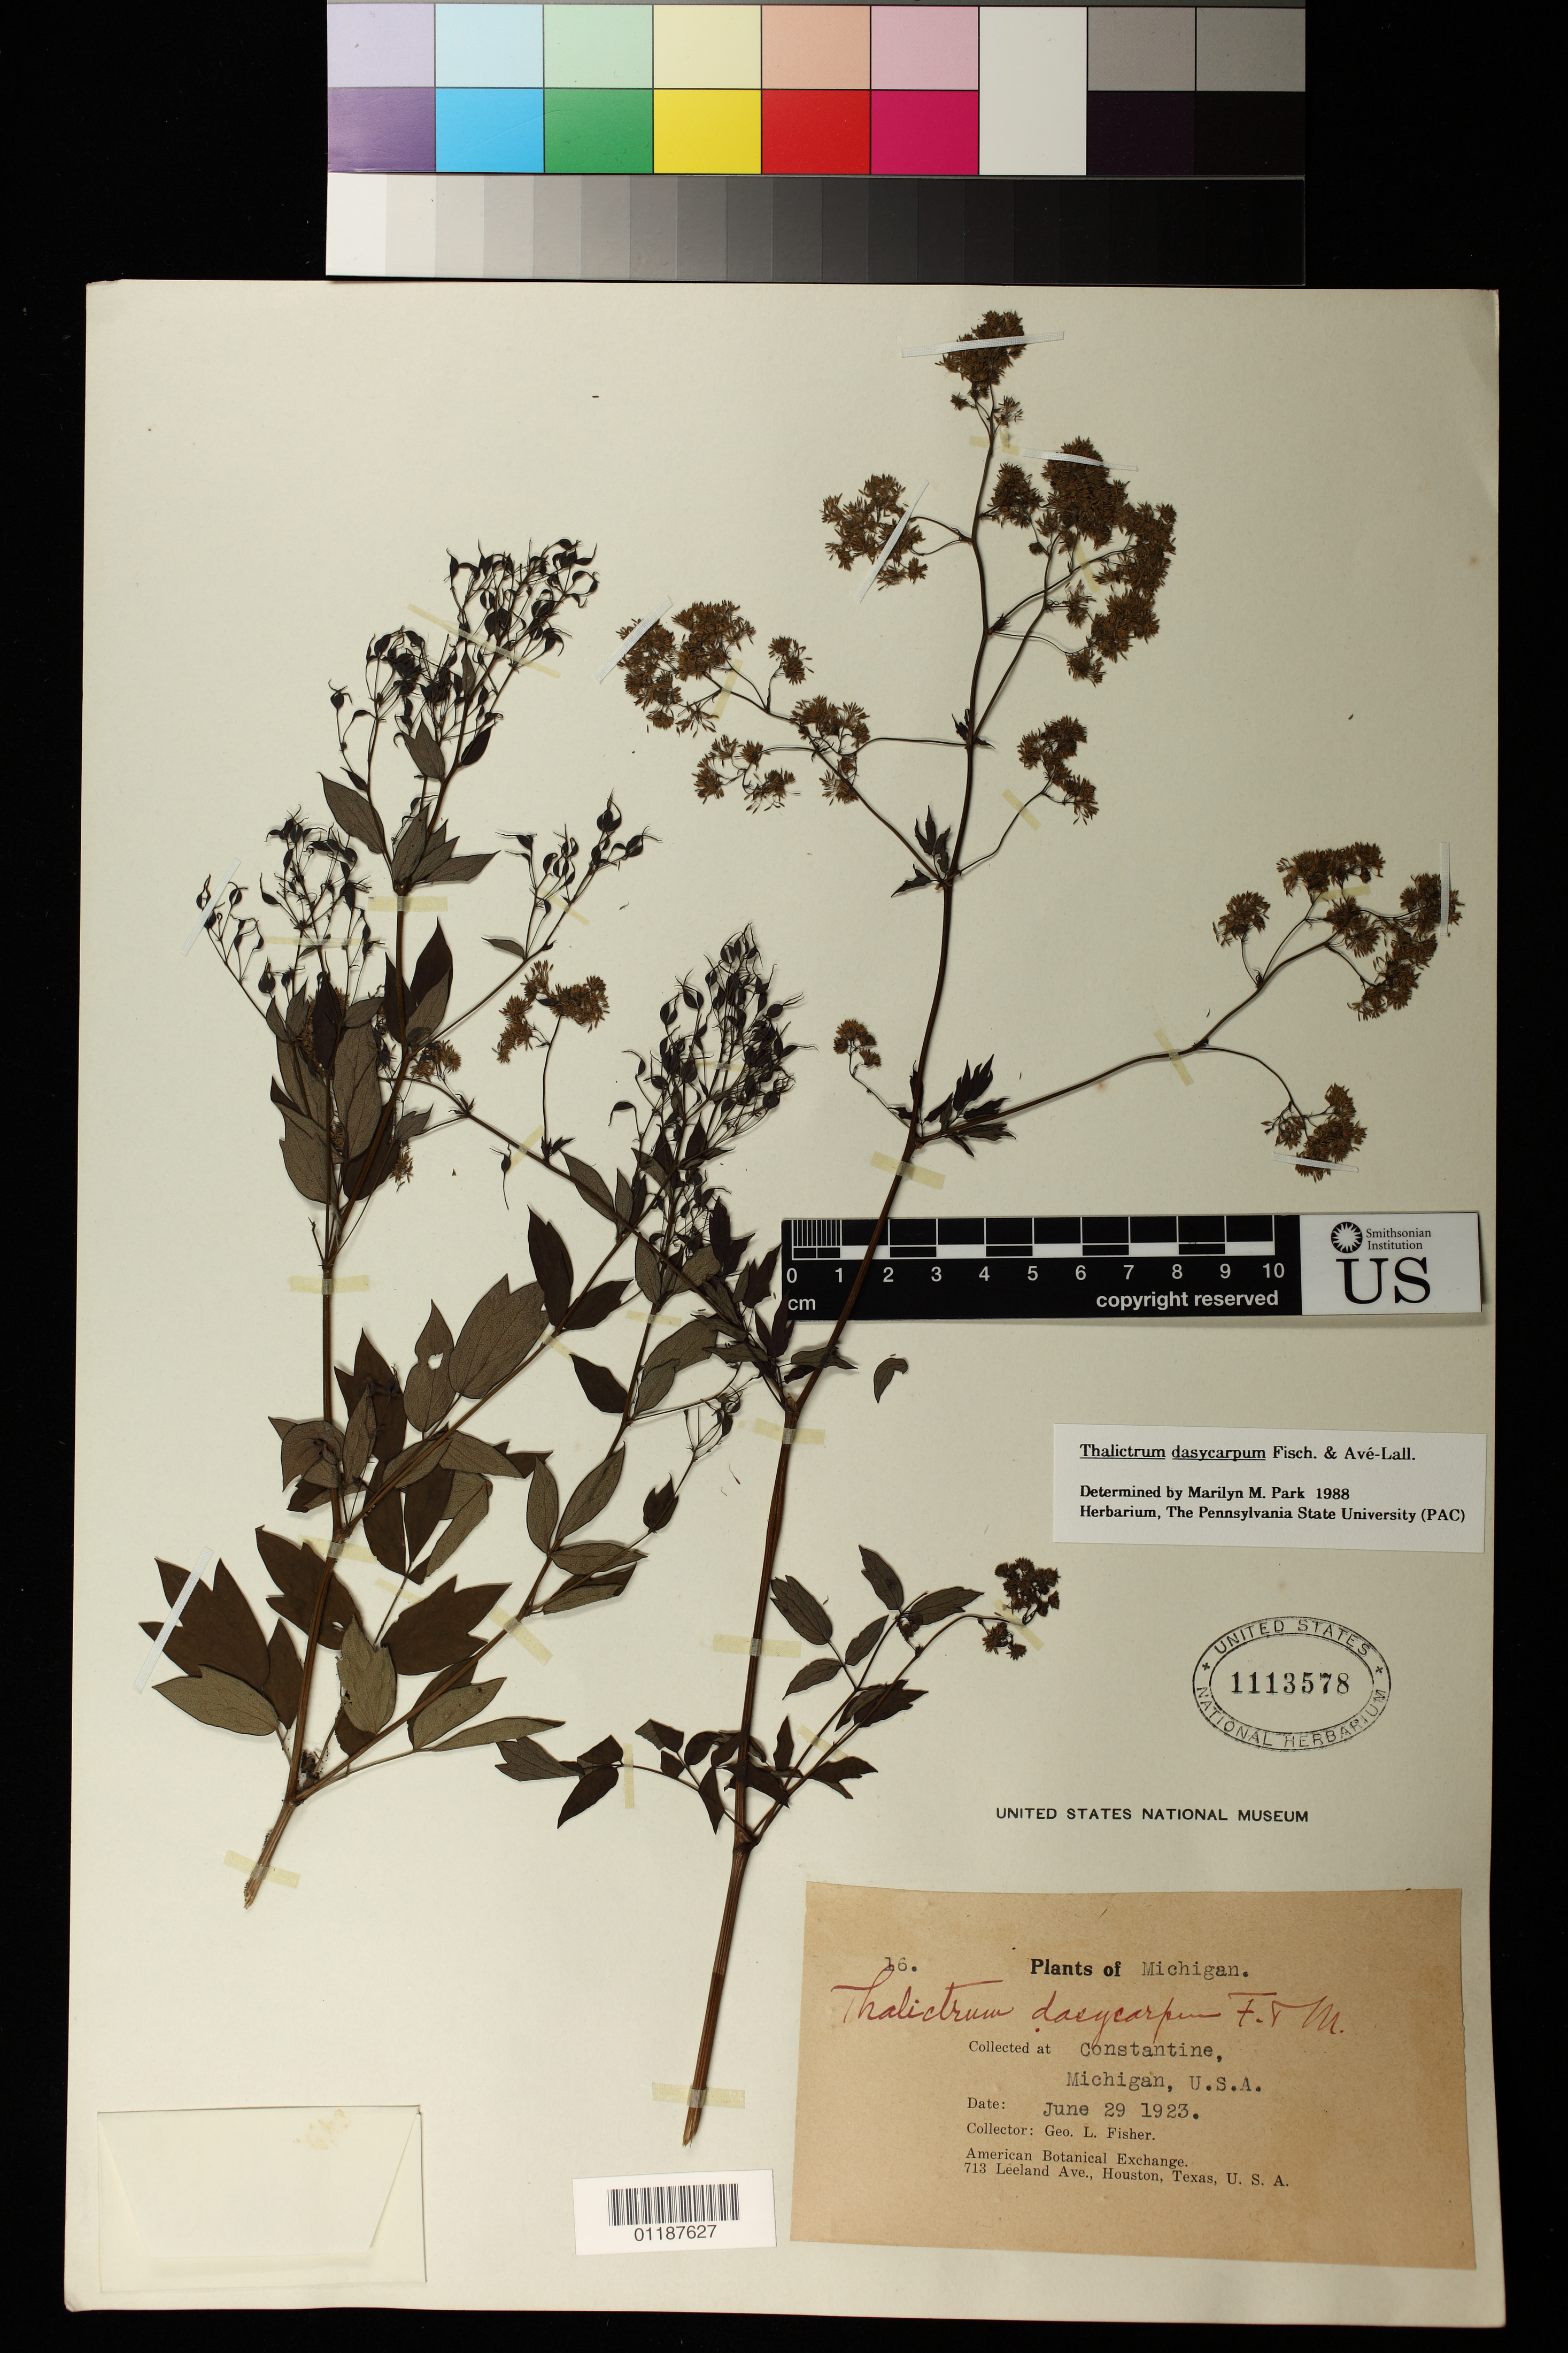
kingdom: Plantae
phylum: Tracheophyta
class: Magnoliopsida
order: Ranunculales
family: Ranunculaceae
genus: Thalictrum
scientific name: Thalictrum dasycarpum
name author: Fisch. & Avé-Lall.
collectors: G. L. Fisher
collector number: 16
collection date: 1923-06-29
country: United States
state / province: Michigan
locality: Constantine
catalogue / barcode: US 1113578